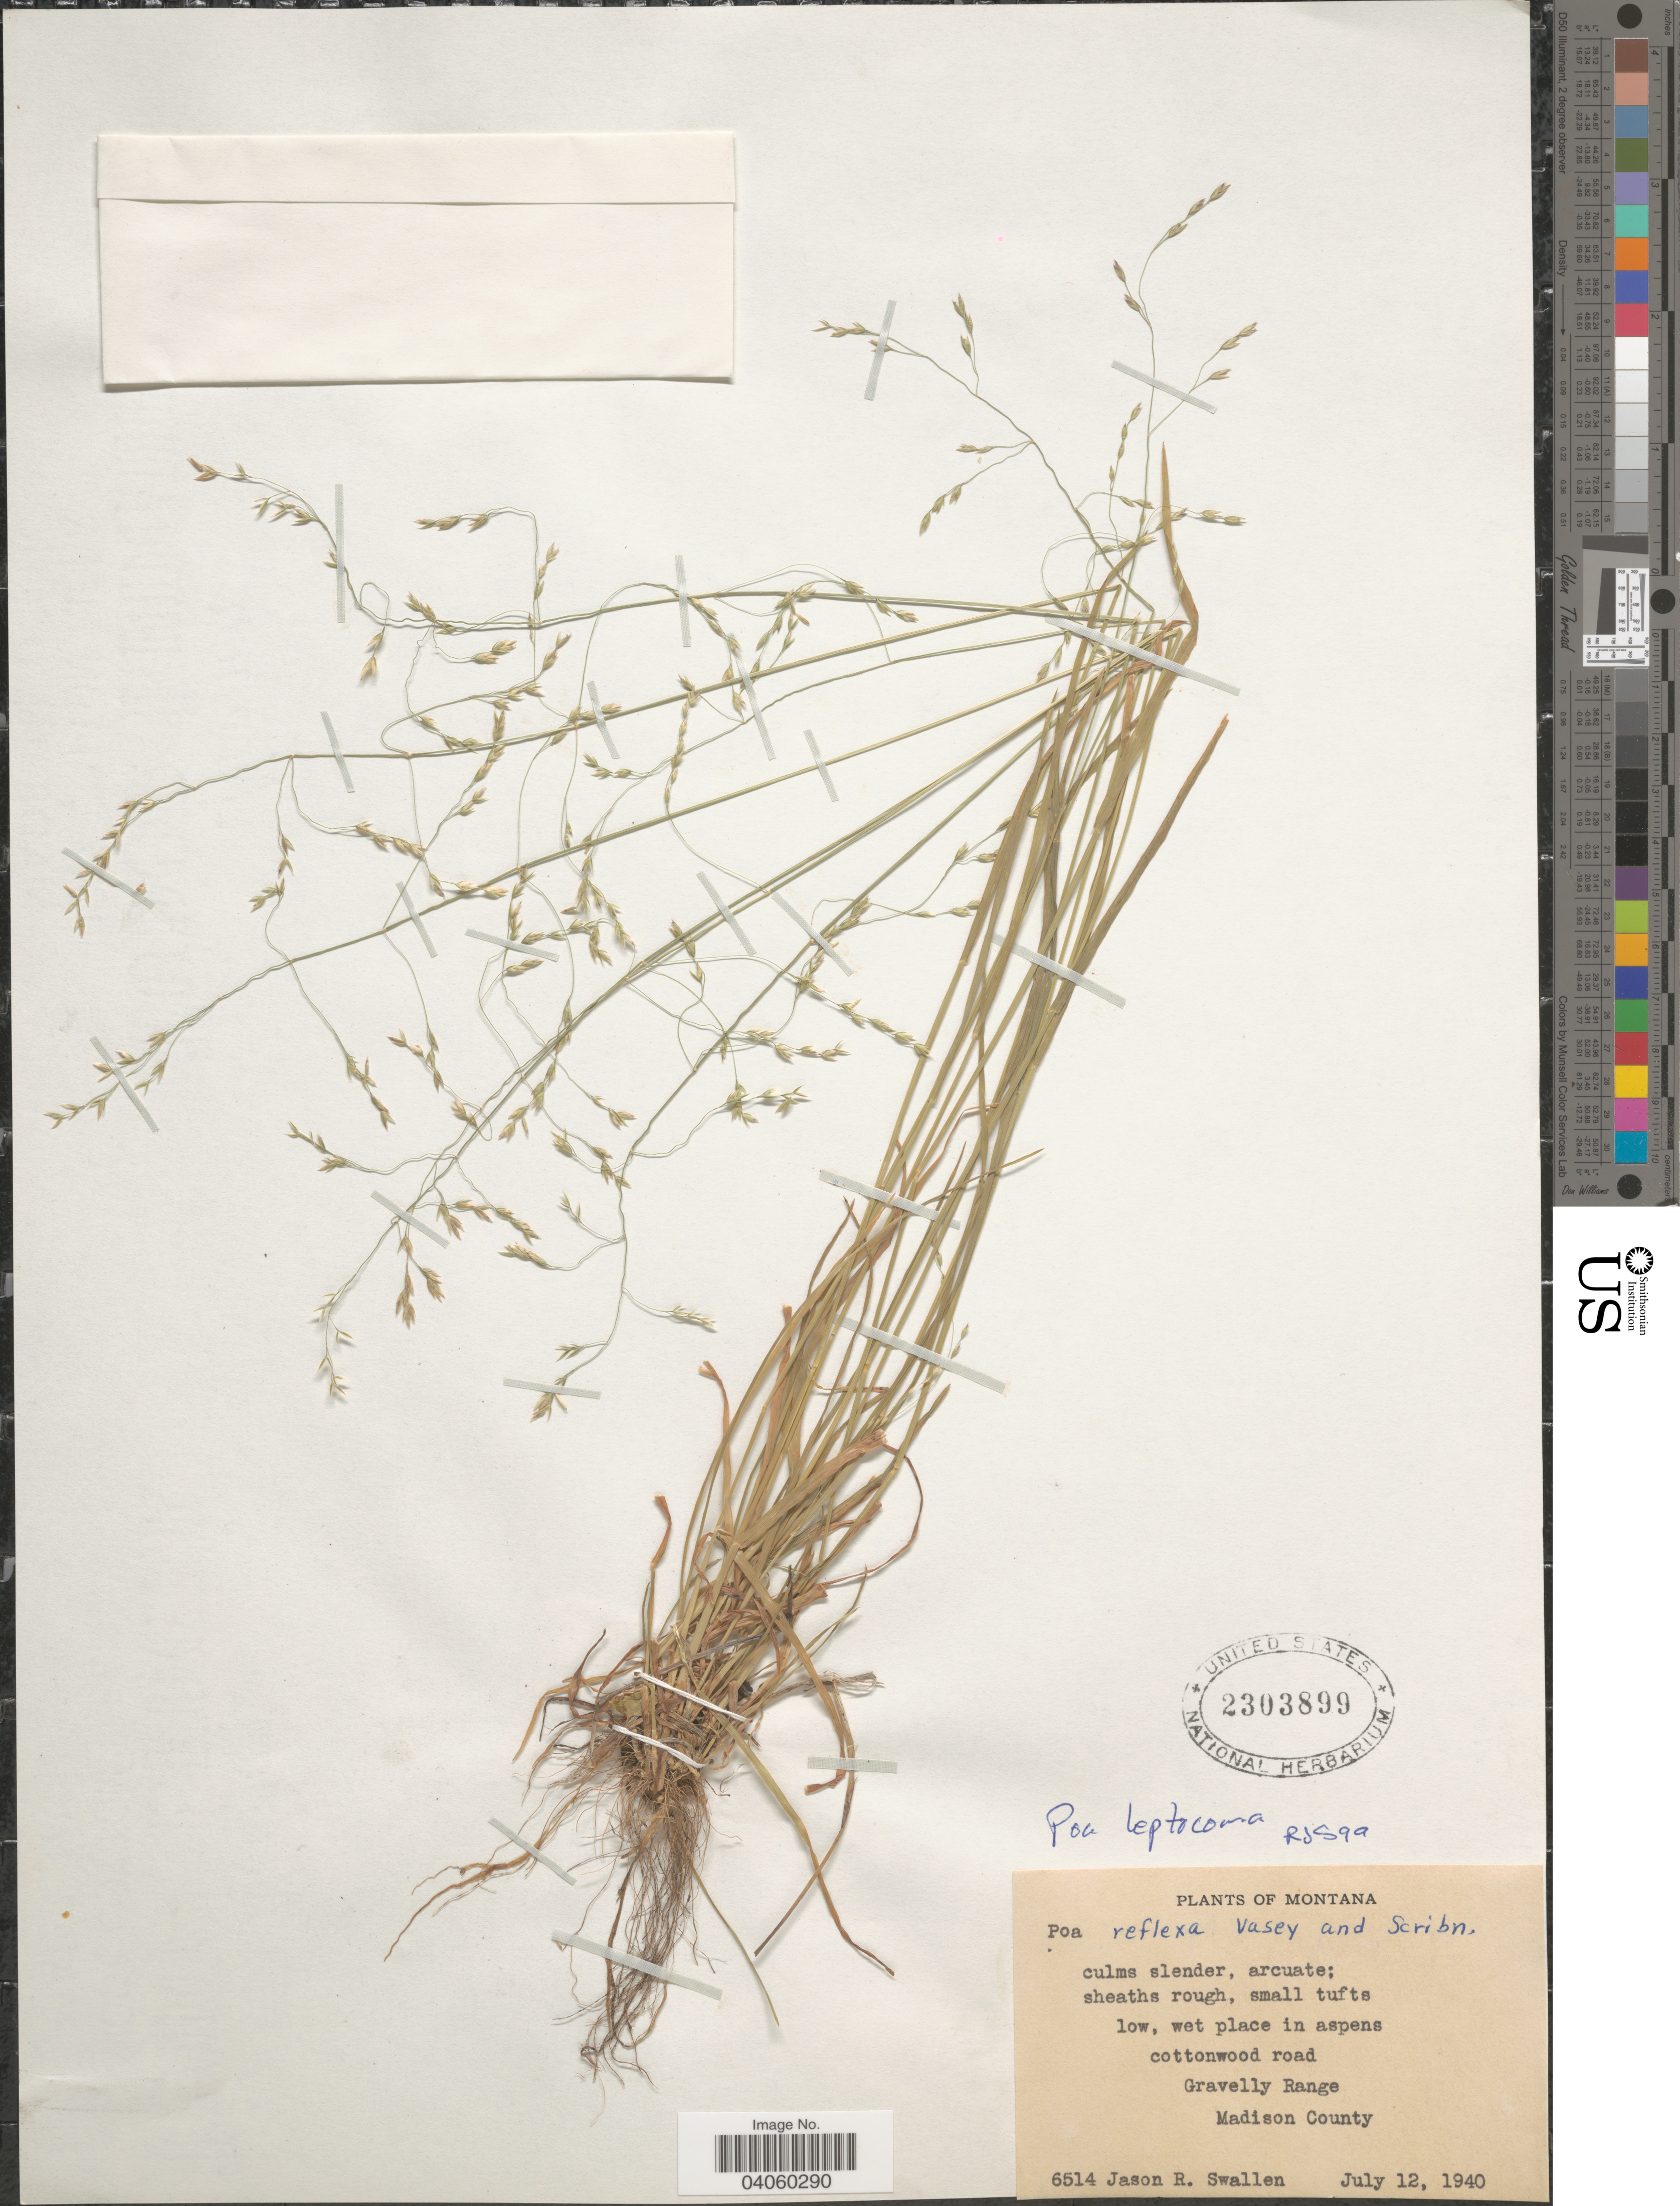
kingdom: Plantae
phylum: Tracheophyta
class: Liliopsida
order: Poales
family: Poaceae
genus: Poa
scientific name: Poa leptocoma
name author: Trin.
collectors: J. R. Swallen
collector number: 6514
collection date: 1940-07-12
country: United States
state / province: Montana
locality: In aspens cottonwood road Gravelly Range, Madison County.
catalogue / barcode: US 2303899